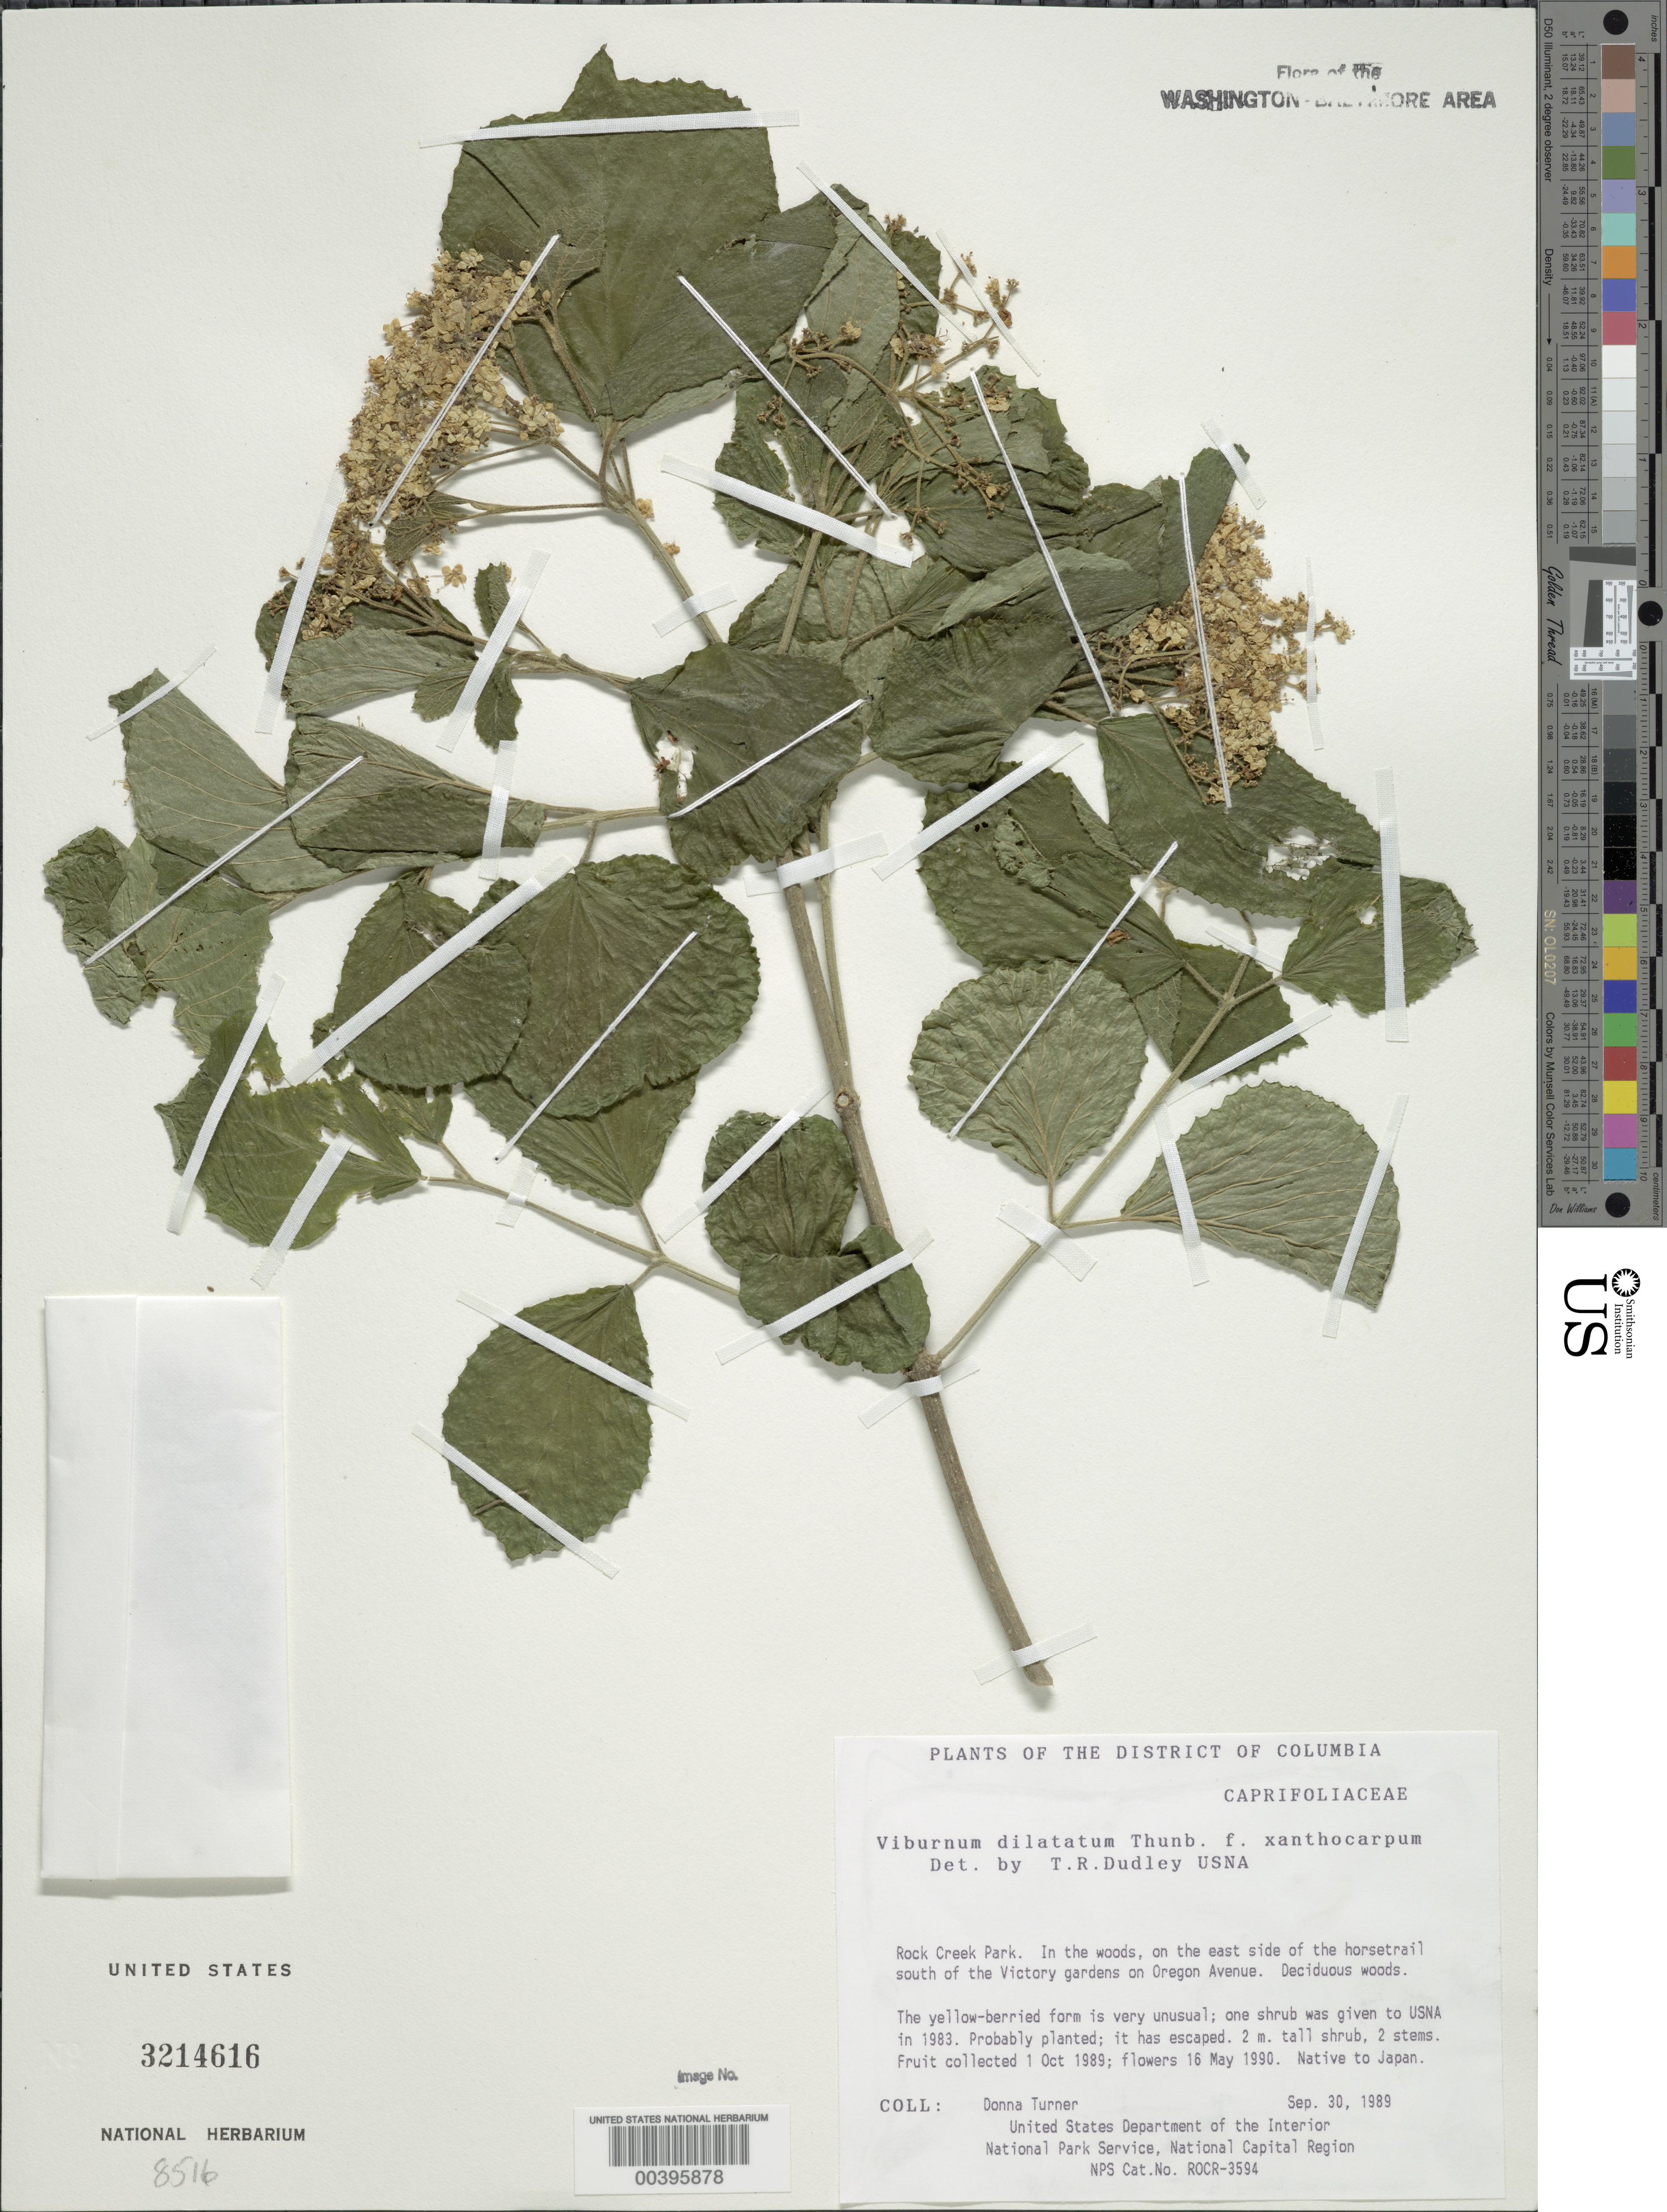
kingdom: Plantae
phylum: Tracheophyta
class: Magnoliopsida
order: Dipsacales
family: Viburnaceae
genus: Viburnum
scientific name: Viburnum dilatatum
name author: Thunb.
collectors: D. Turner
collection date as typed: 30 Sep 1989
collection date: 1989-09-30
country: United States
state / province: District of Columbia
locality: Rock Creek Park, S of Victory gardens on Oregon Ave. Rock Creek Park & vicinity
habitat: Deciduous woods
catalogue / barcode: US 3214616